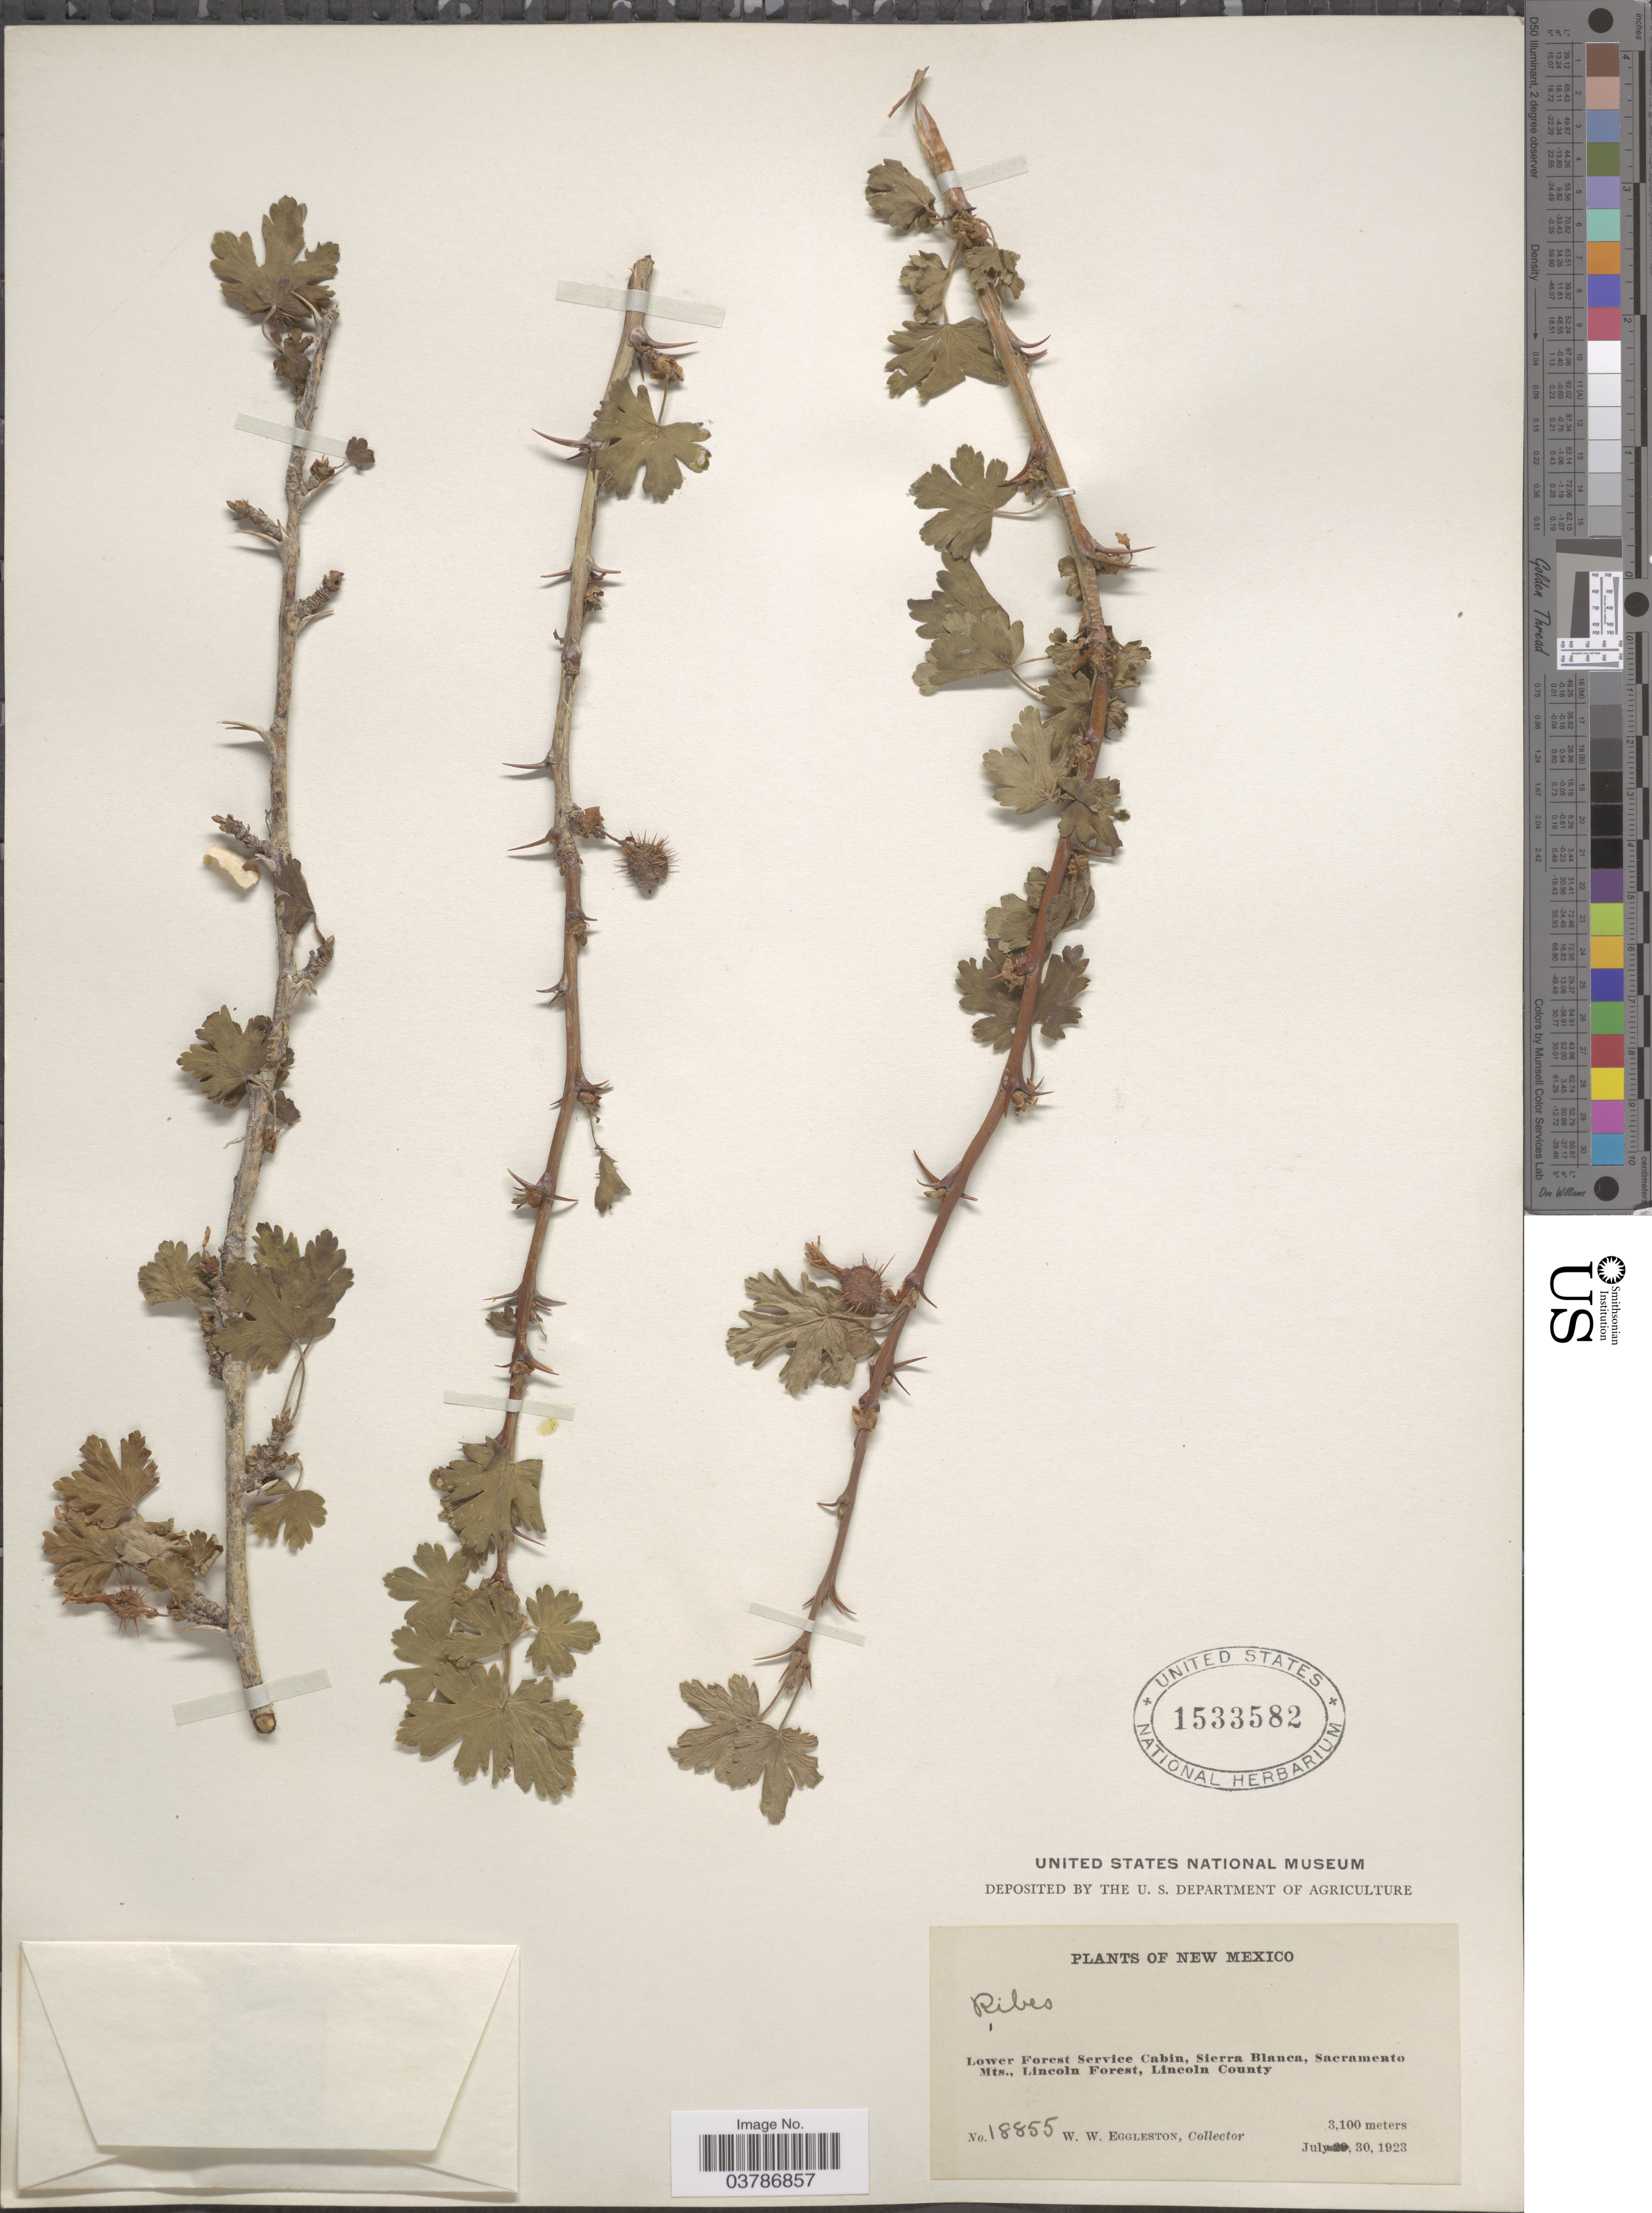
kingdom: Plantae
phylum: Tracheophyta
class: Magnoliopsida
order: Saxifragales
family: Grossulariaceae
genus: Ribes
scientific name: Ribes sp.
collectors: W. W. Eggleston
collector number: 18855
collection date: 1923-07-30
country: United States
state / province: New Mexico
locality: Lower Forest Service Cabin, Sierra Blanca, Sacramento Mts., Lincoln Forest, Lincoln County.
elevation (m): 3100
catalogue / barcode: US 1533582